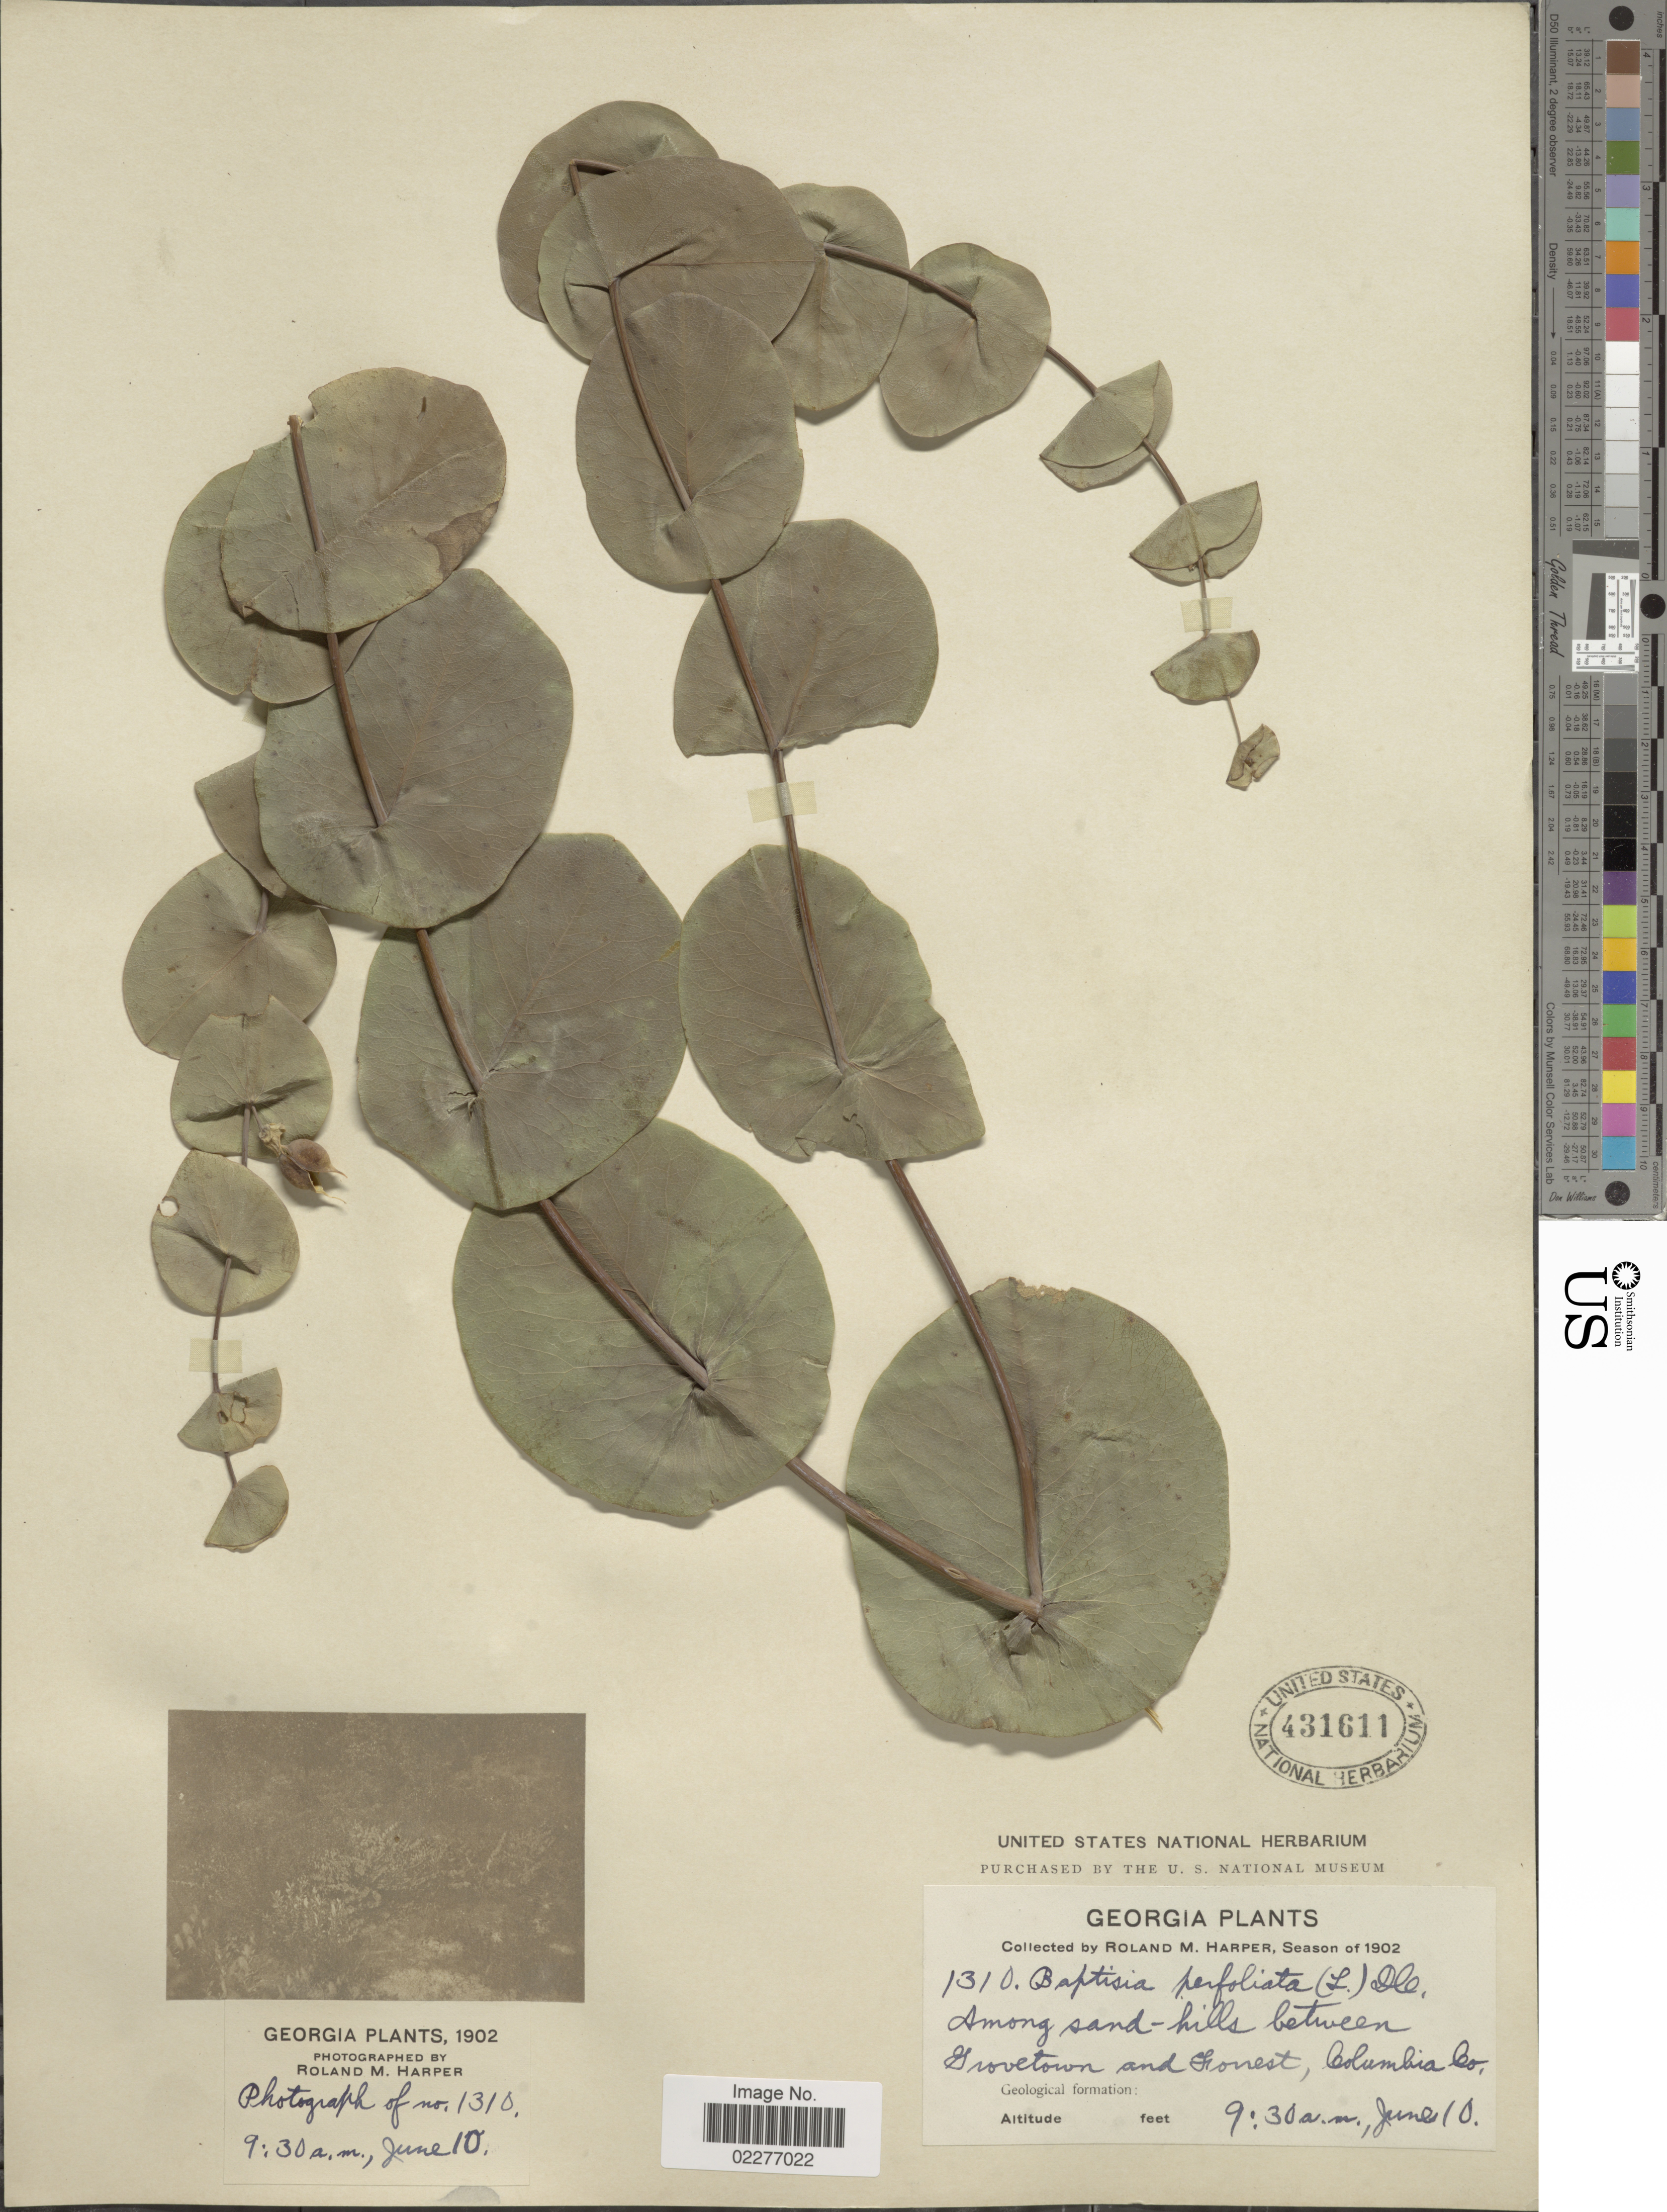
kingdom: Plantae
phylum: Tracheophyta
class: Magnoliopsida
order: Fabales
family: Fabaceae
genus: Baptisia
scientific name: Baptisia perfoliata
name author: (L.) R. Br.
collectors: R. M. Harper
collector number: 1310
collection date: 1902-06-10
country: United States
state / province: Georgia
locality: Among sand-hill between Grovetown and Forrest, Columbia Co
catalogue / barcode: US 431611